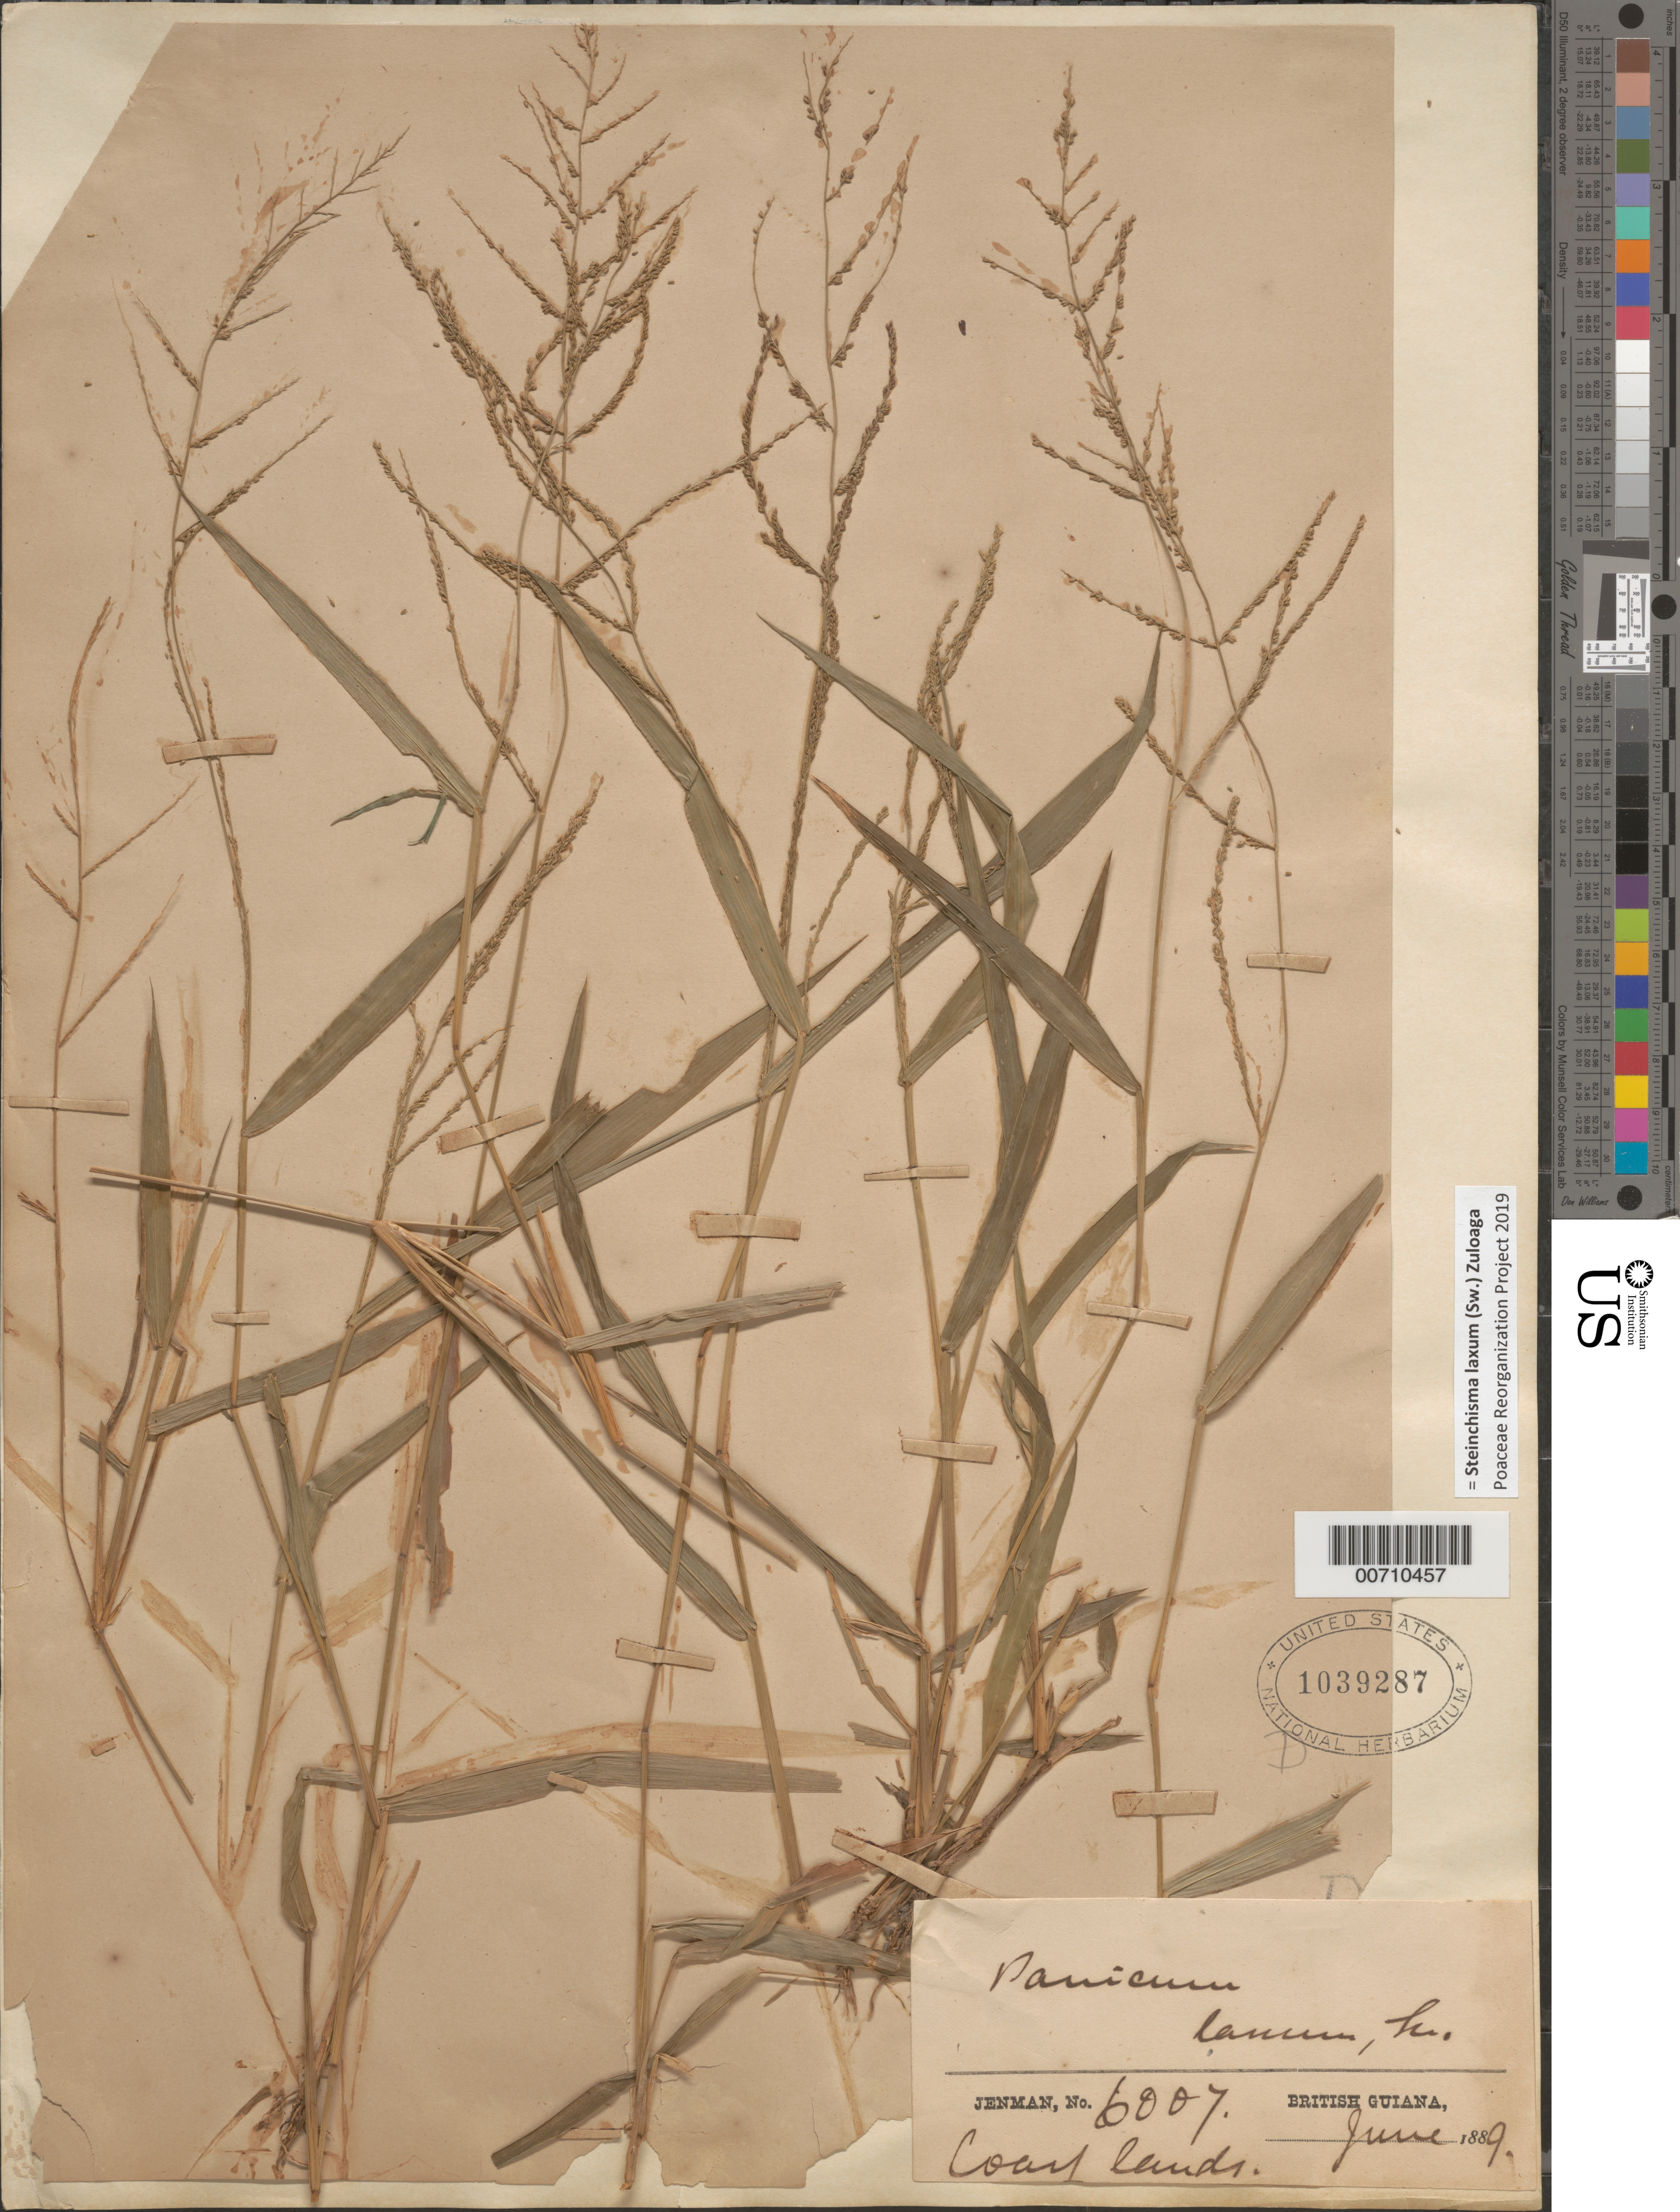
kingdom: Plantae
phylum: Tracheophyta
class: Liliopsida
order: Poales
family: Poaceae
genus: Panicum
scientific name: Panicum laxum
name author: Sw.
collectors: G. S. Jenman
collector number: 6007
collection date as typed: June 1889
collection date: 1889-06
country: Guyana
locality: Coast lands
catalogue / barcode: US 1039287